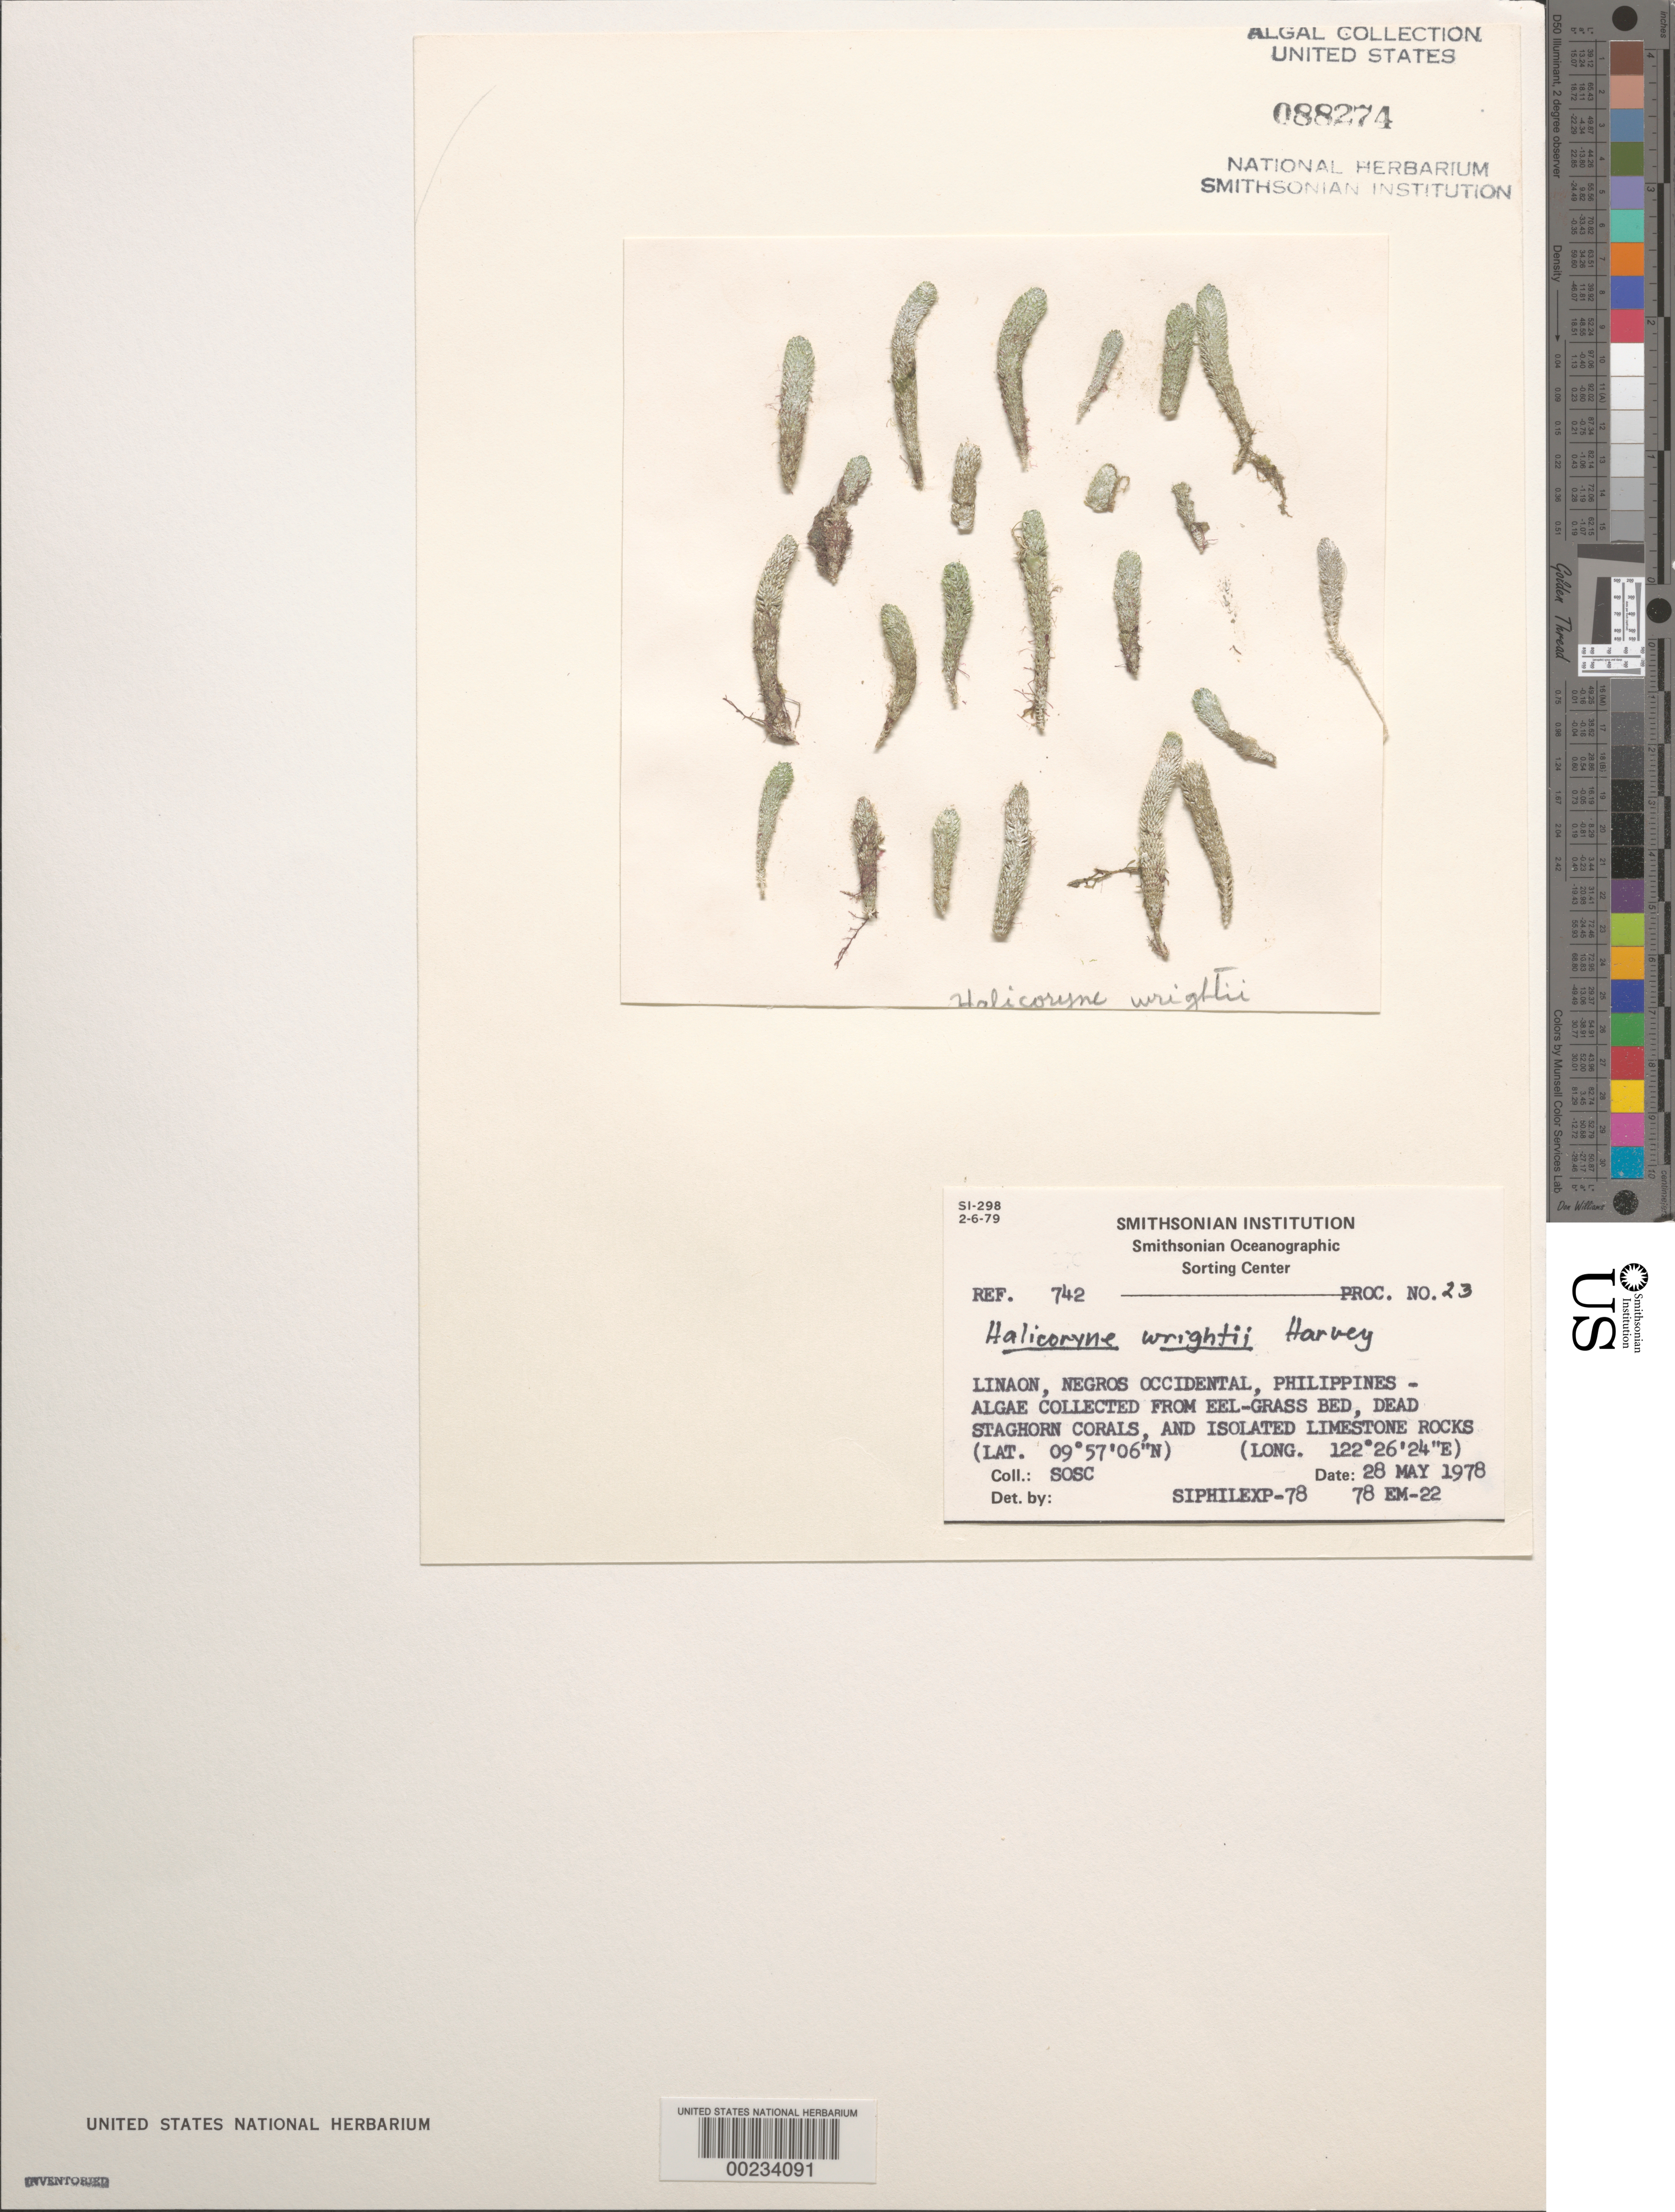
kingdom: Plantae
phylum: Chlorophyta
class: Ulvophyceae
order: Dasycladales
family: Dasycladaceae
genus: Halicoryne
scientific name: Halicoryne wrightii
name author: Harv.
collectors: SOSC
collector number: Station 78 Em-22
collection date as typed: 28 May 1978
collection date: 1978-05-28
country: Philippines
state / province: Western Visayas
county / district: Negros Occidental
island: Negros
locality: Linaon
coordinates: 09 57' 06" N, 122 26' 24" E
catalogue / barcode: US 88274